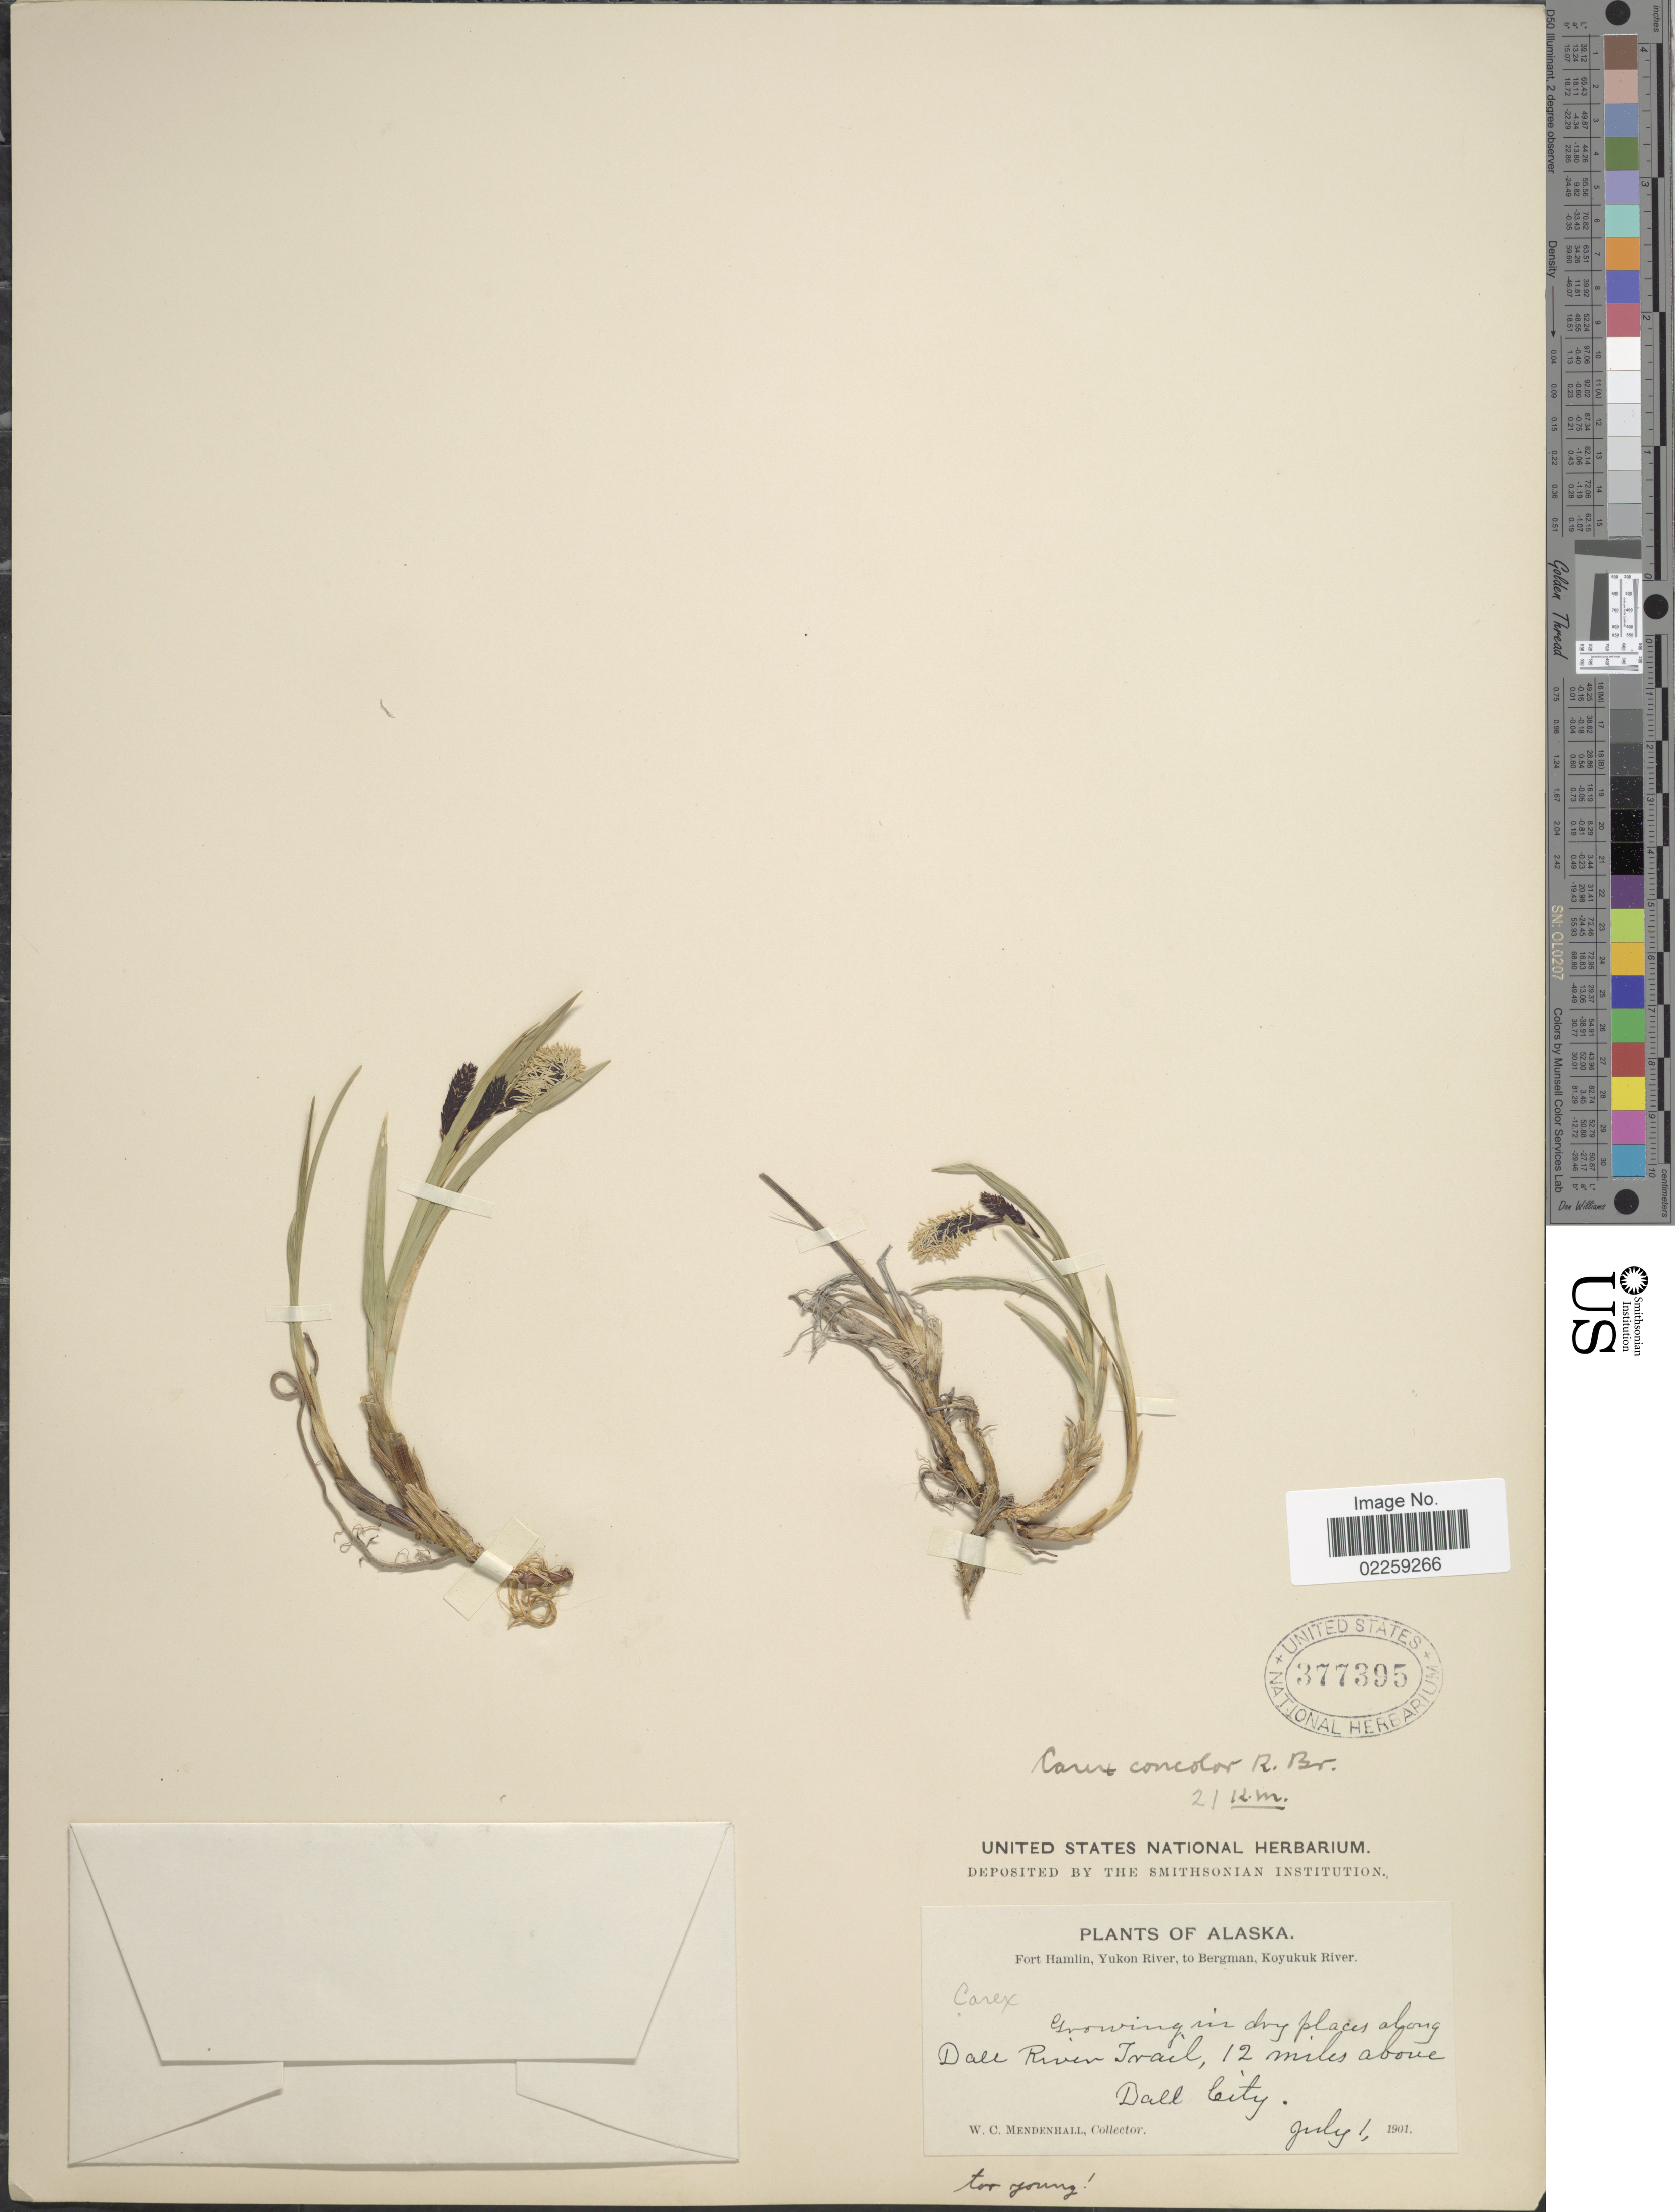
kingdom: Plantae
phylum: Tracheophyta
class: Liliopsida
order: Poales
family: Cyperaceae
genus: Carex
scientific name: Carex bigelowii subsp. lugens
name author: (Holm) T.V. Egorova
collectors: W. Mendenhall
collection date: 1901-07-01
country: United States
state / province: Alaska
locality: Fort Hamlin, Yukon River to Bergman, oyukuk River, Along Dall River Trail, 12 miles above Dall City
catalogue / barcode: US 377395